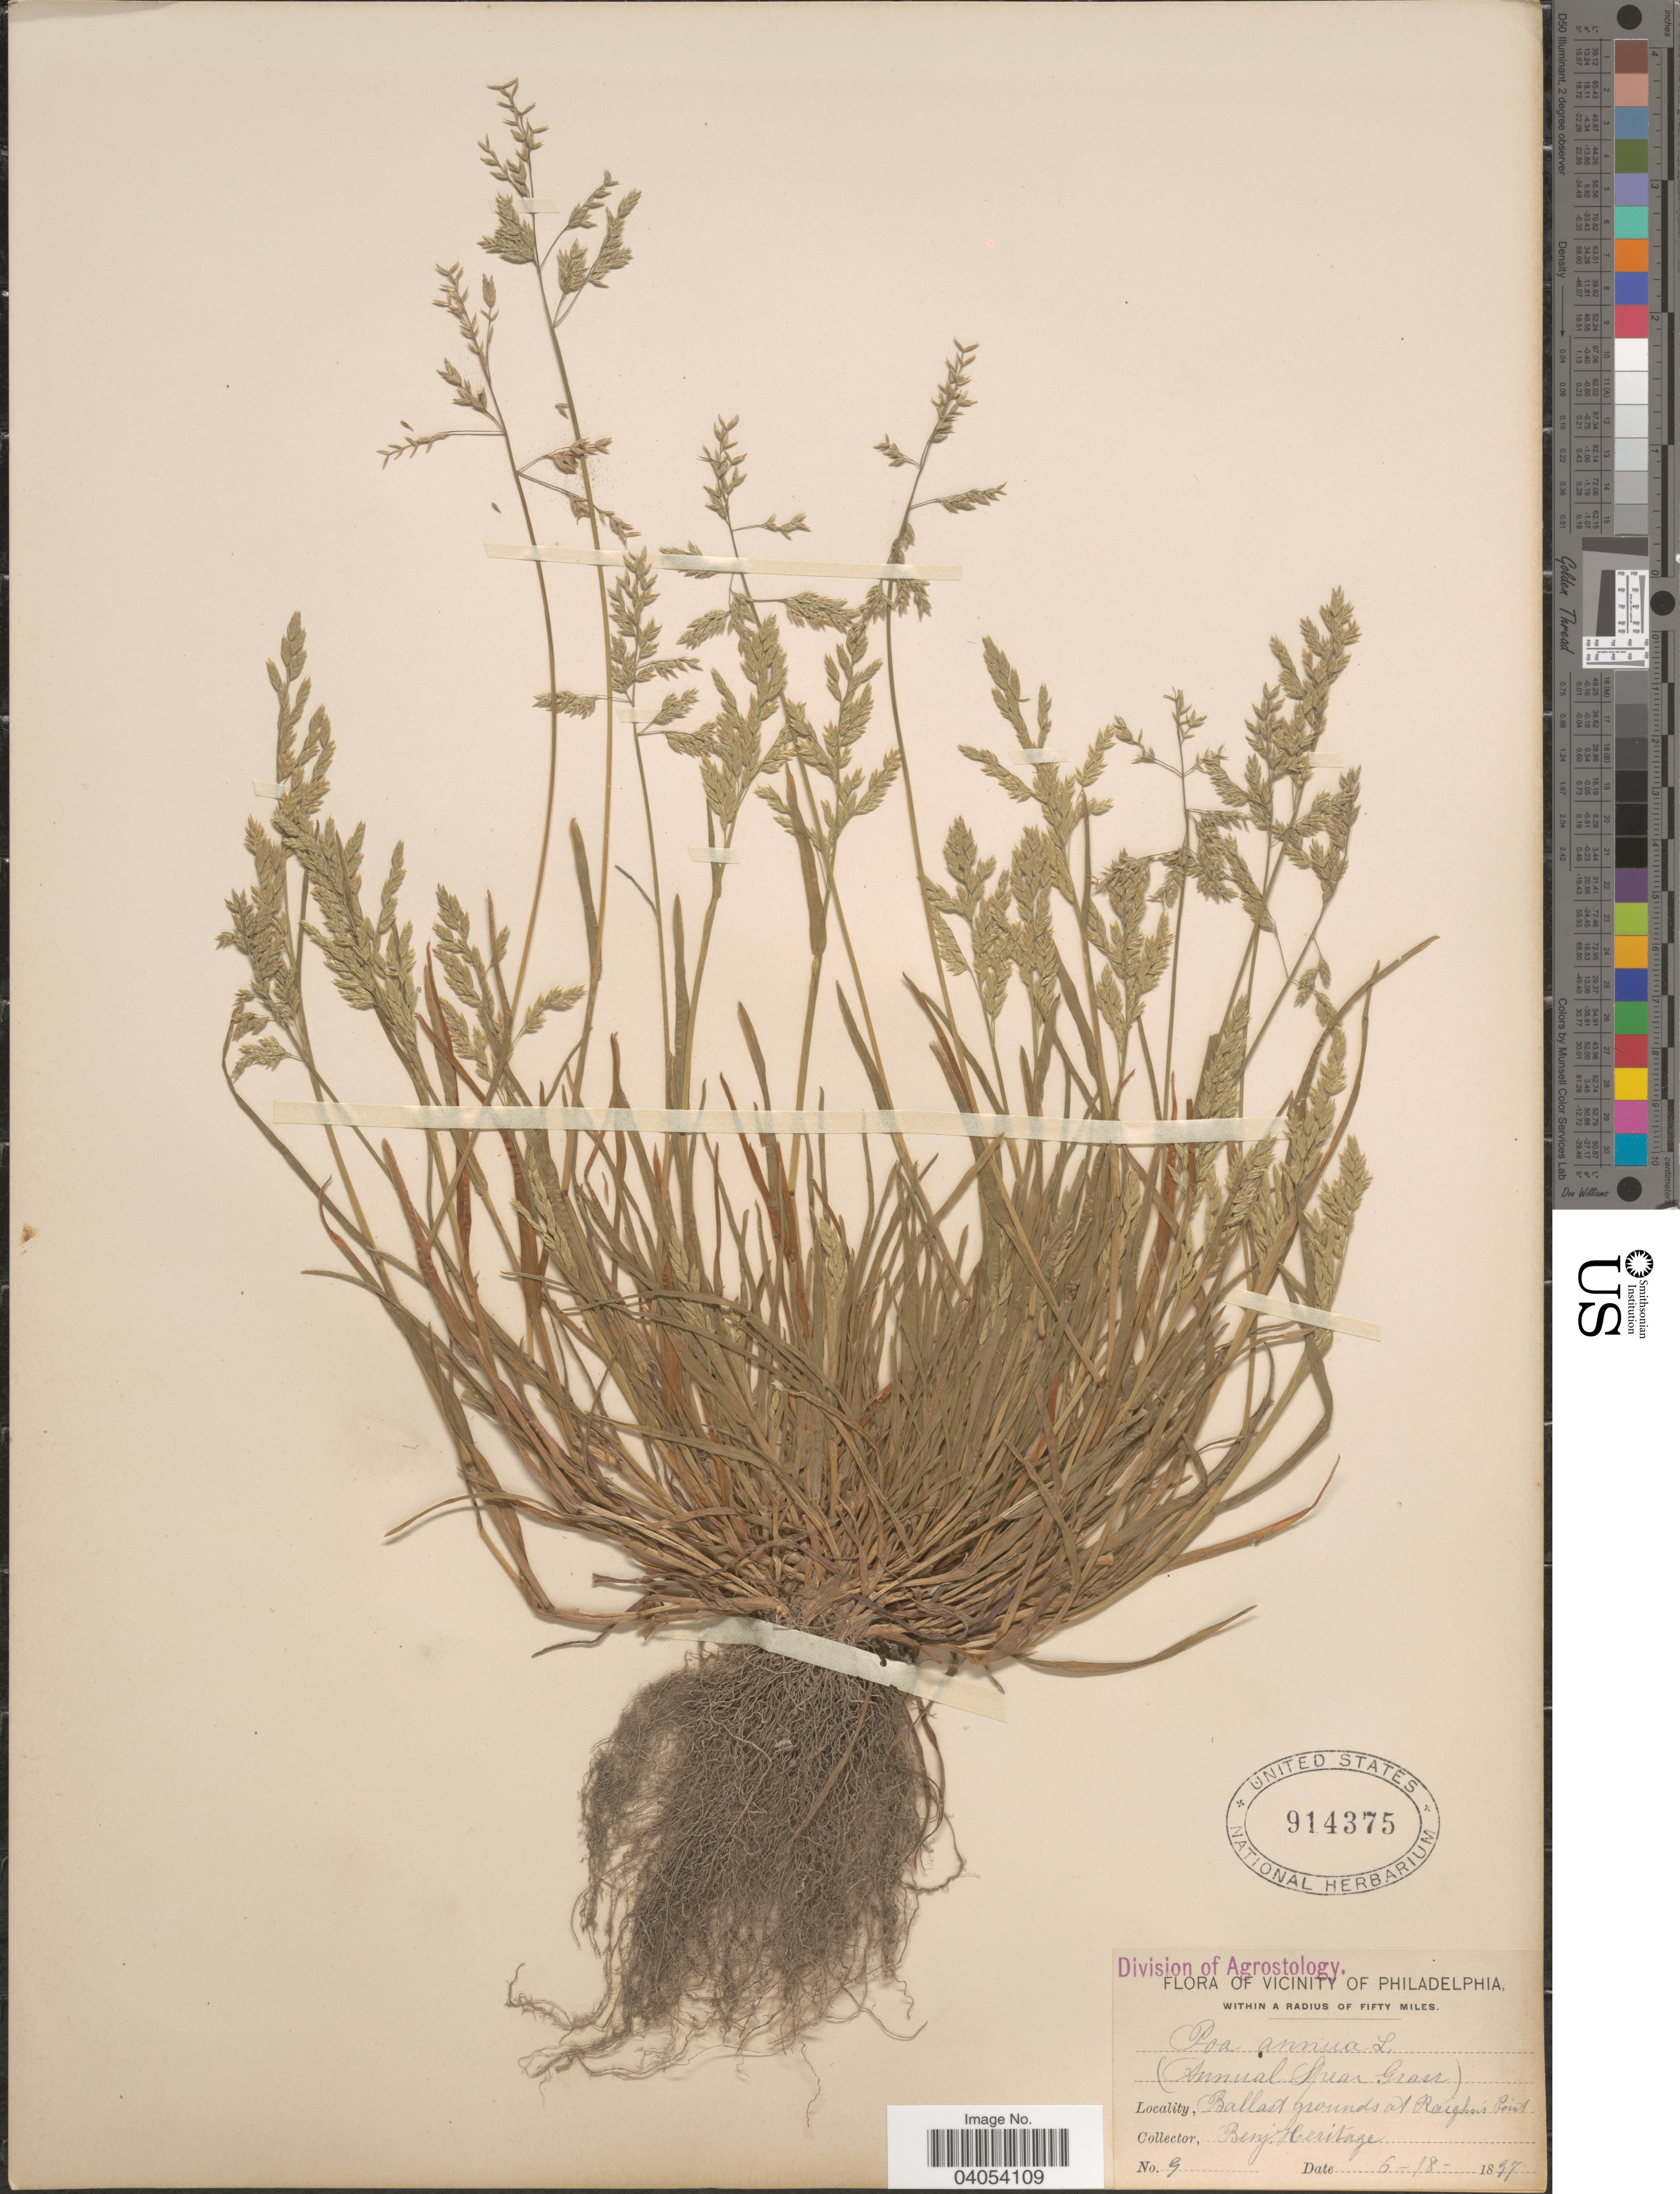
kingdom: Plantae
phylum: Tracheophyta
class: Liliopsida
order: Poales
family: Poaceae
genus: Poa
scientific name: Poa annua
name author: L.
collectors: Benj. Heritage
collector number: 9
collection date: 1897-06-18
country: United States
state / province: Pennsylvania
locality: Vicinity of Philadelphia, within a radius of Fifty Miles. Ballast grounds at Kaighn's Point.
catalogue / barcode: US 914375